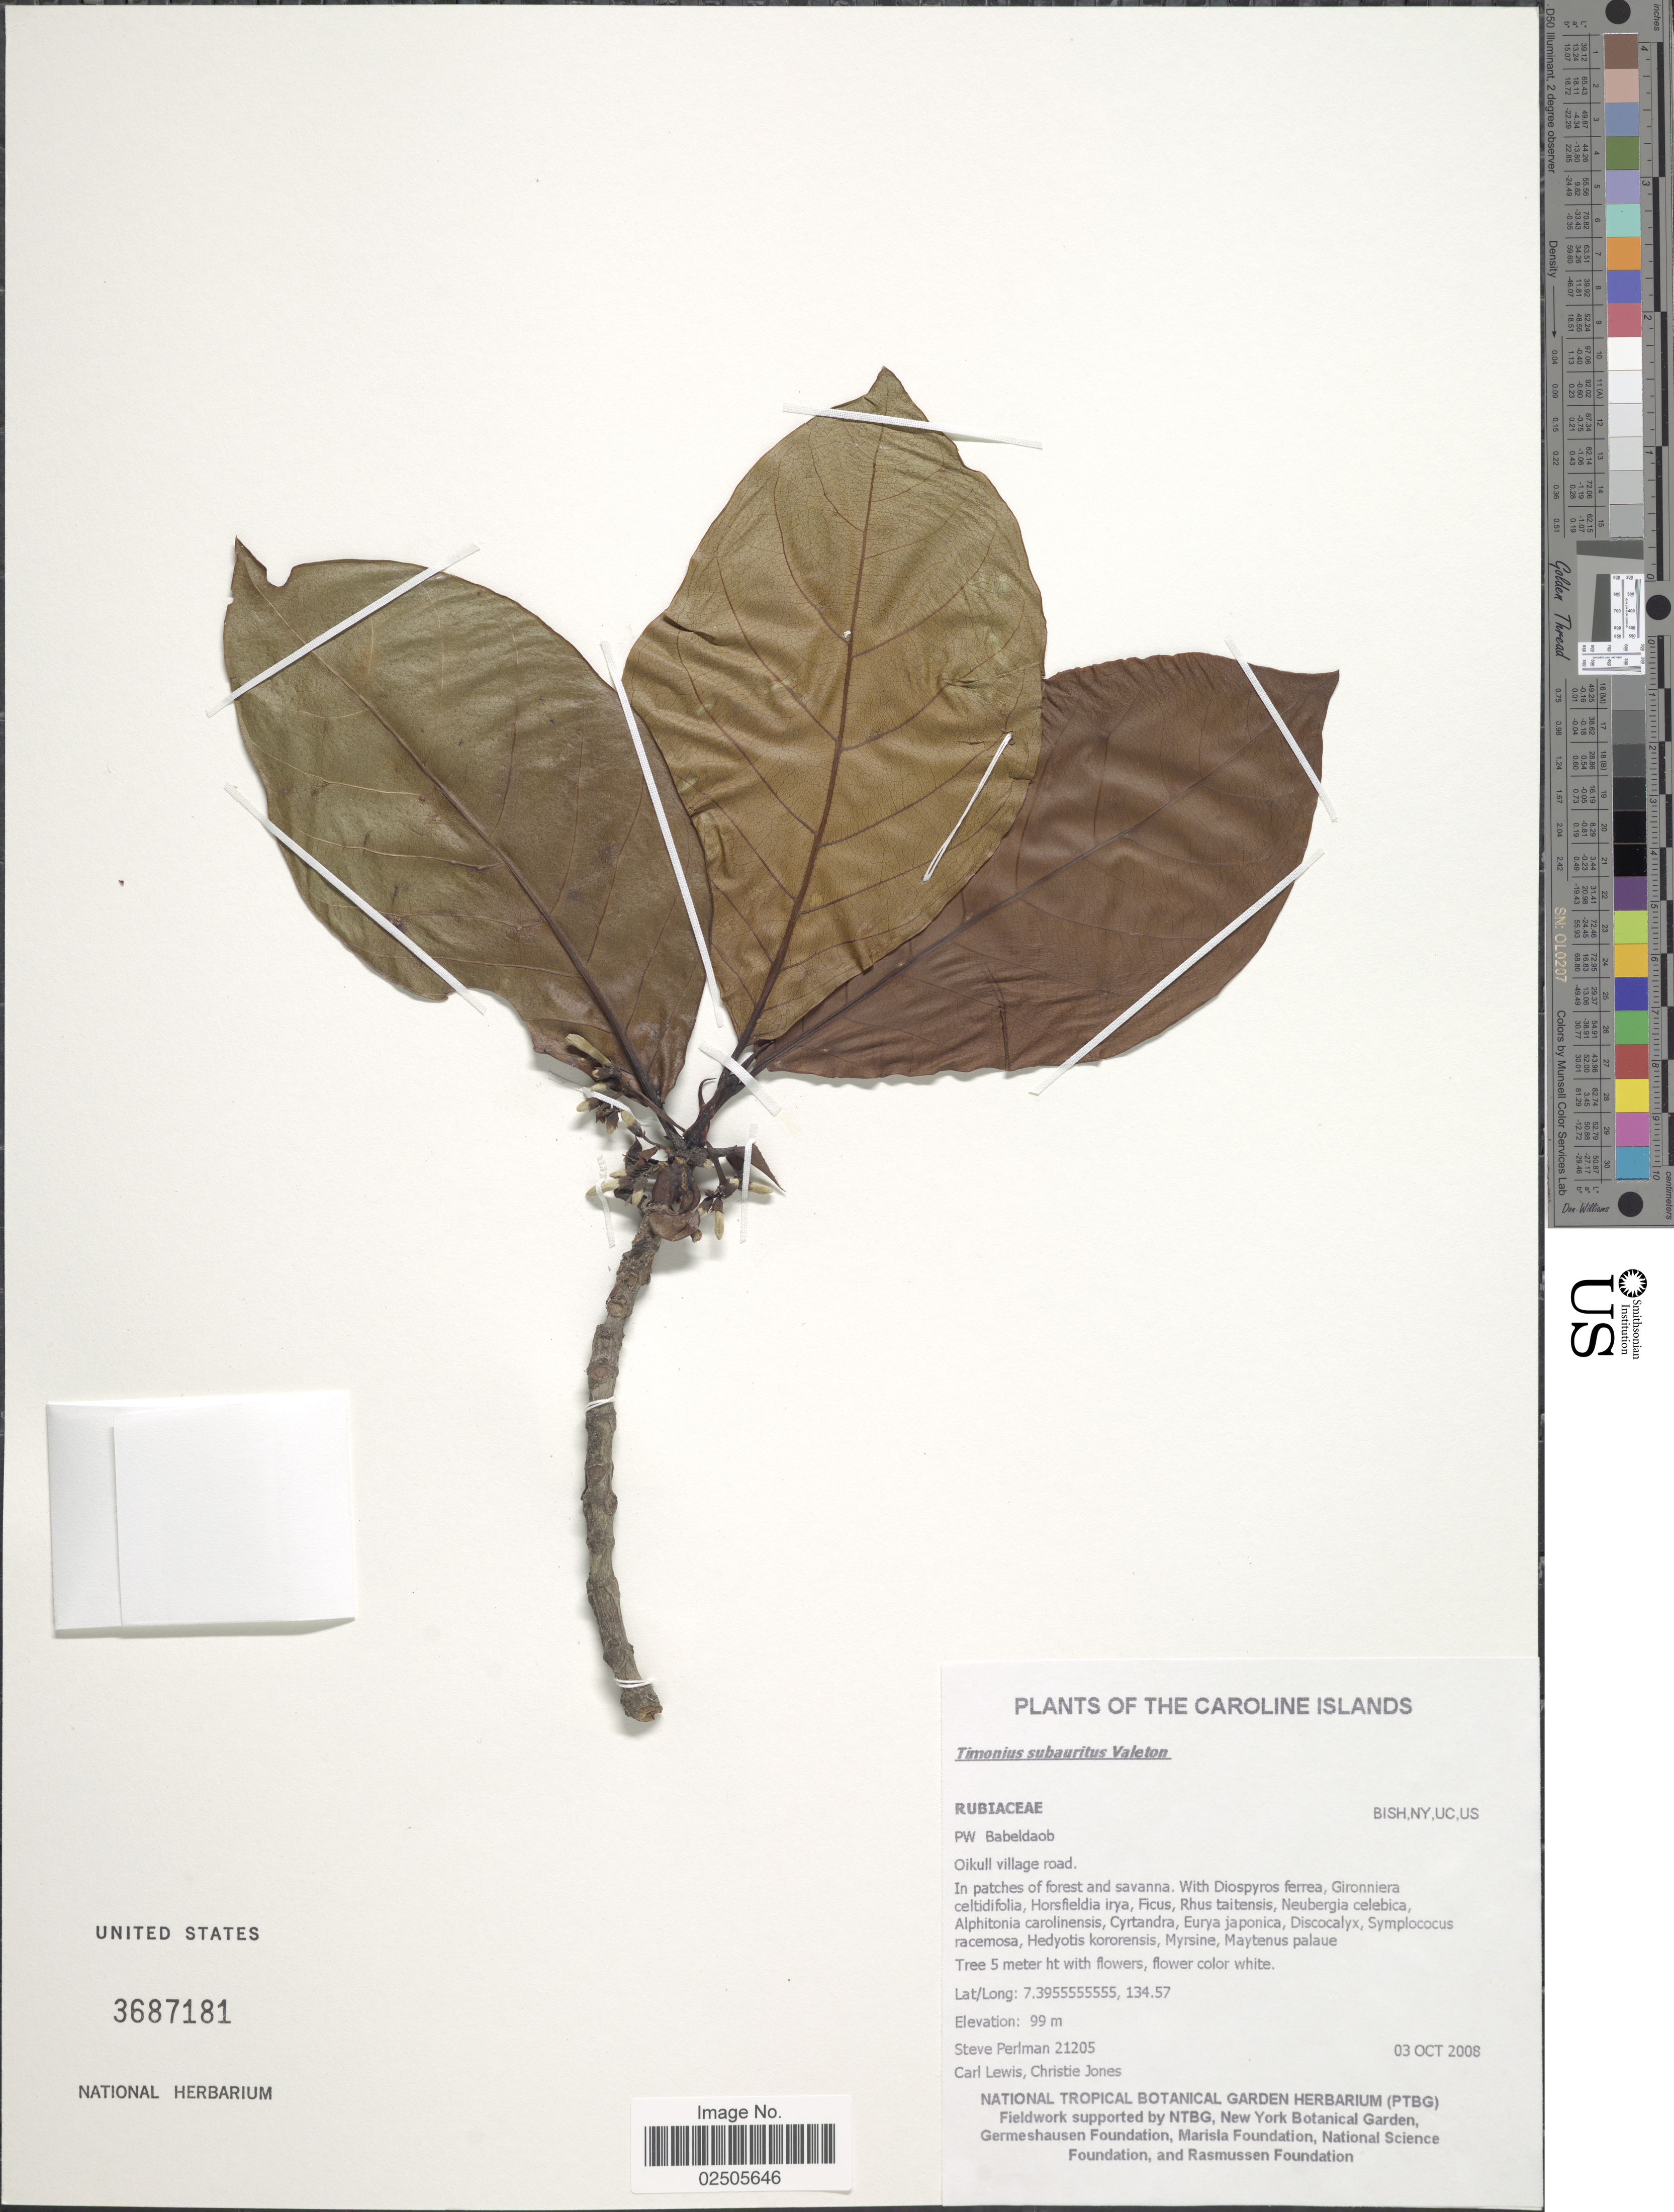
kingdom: Plantae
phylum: Tracheophyta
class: Magnoliopsida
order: Gentianales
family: Rubiaceae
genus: Timonius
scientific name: Timonius subauritus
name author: Valeton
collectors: S. Perlman, C. Lewis & Carleen Jones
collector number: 21205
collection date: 2008-10-03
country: Palau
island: Babeldaob [Babelthuap]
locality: PW Babeldaob, Oikull village road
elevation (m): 99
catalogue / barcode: US 3687181